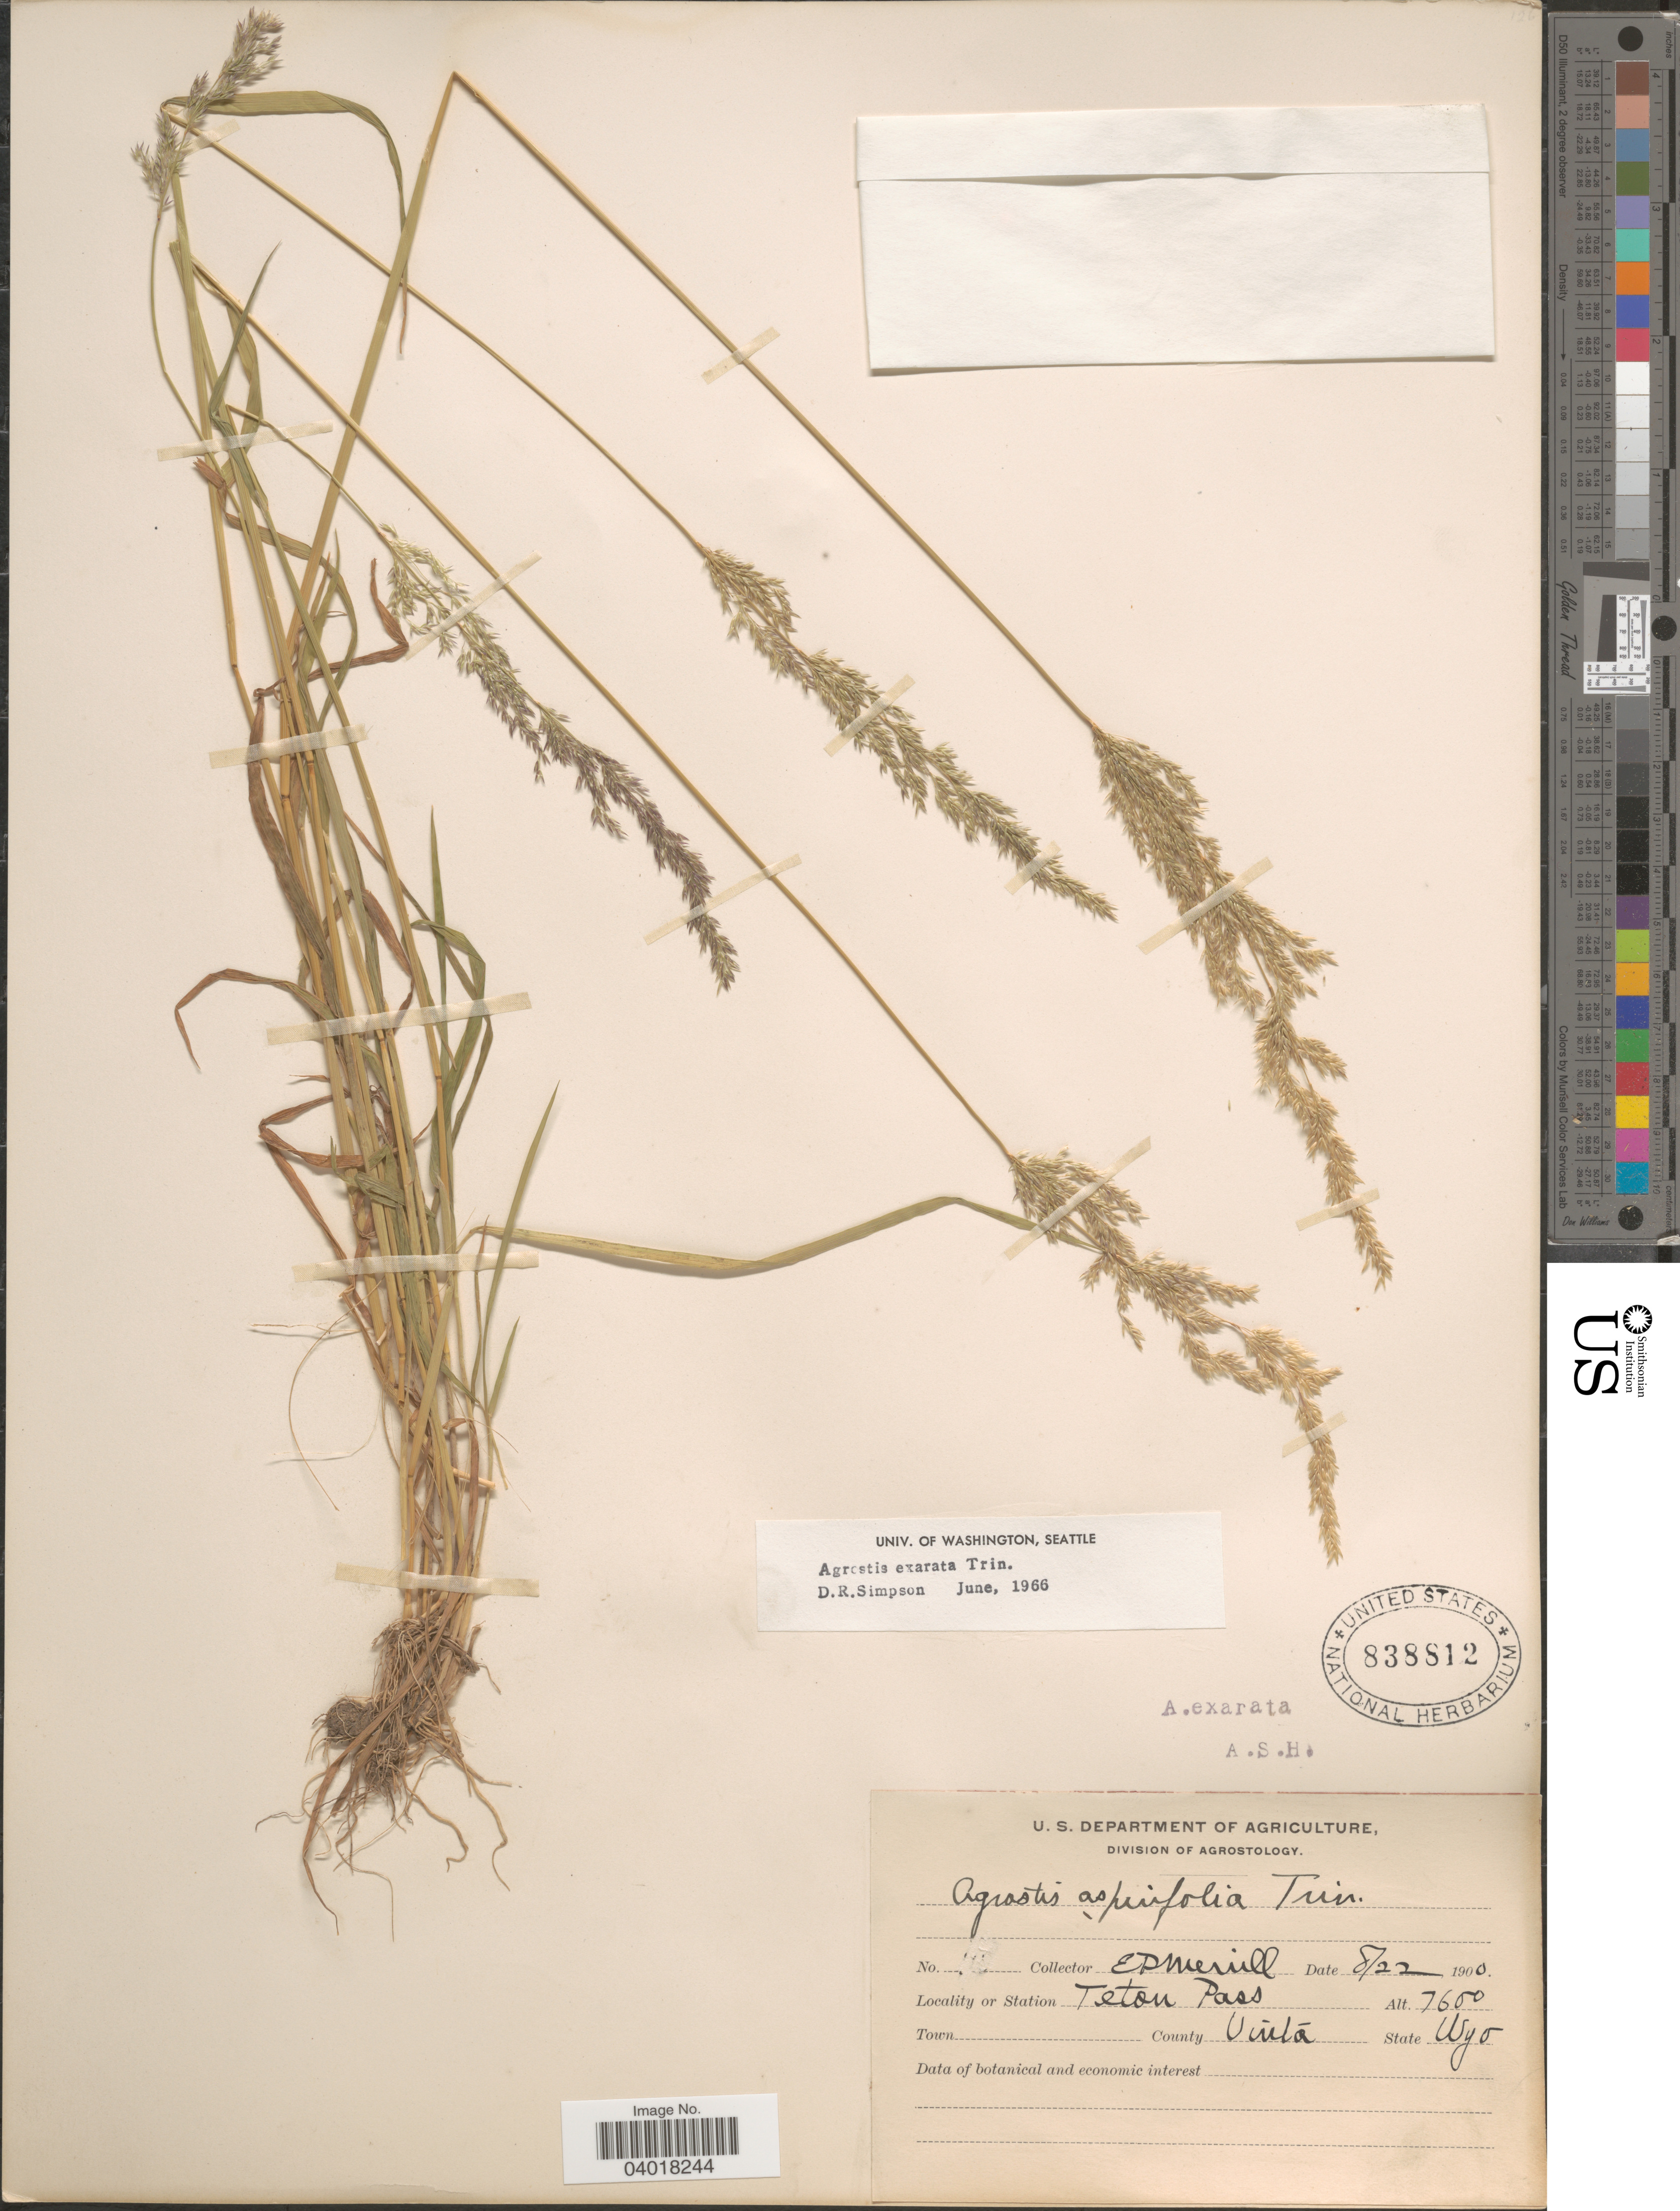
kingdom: Plantae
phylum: Tracheophyta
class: Liliopsida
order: Poales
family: Poaceae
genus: Agrostis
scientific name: Agrostis exarata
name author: Trin.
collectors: E. D. Merrill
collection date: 1900-08-22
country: United States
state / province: Wyoming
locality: Station Teton Pass. County Uinta.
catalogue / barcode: US 838812